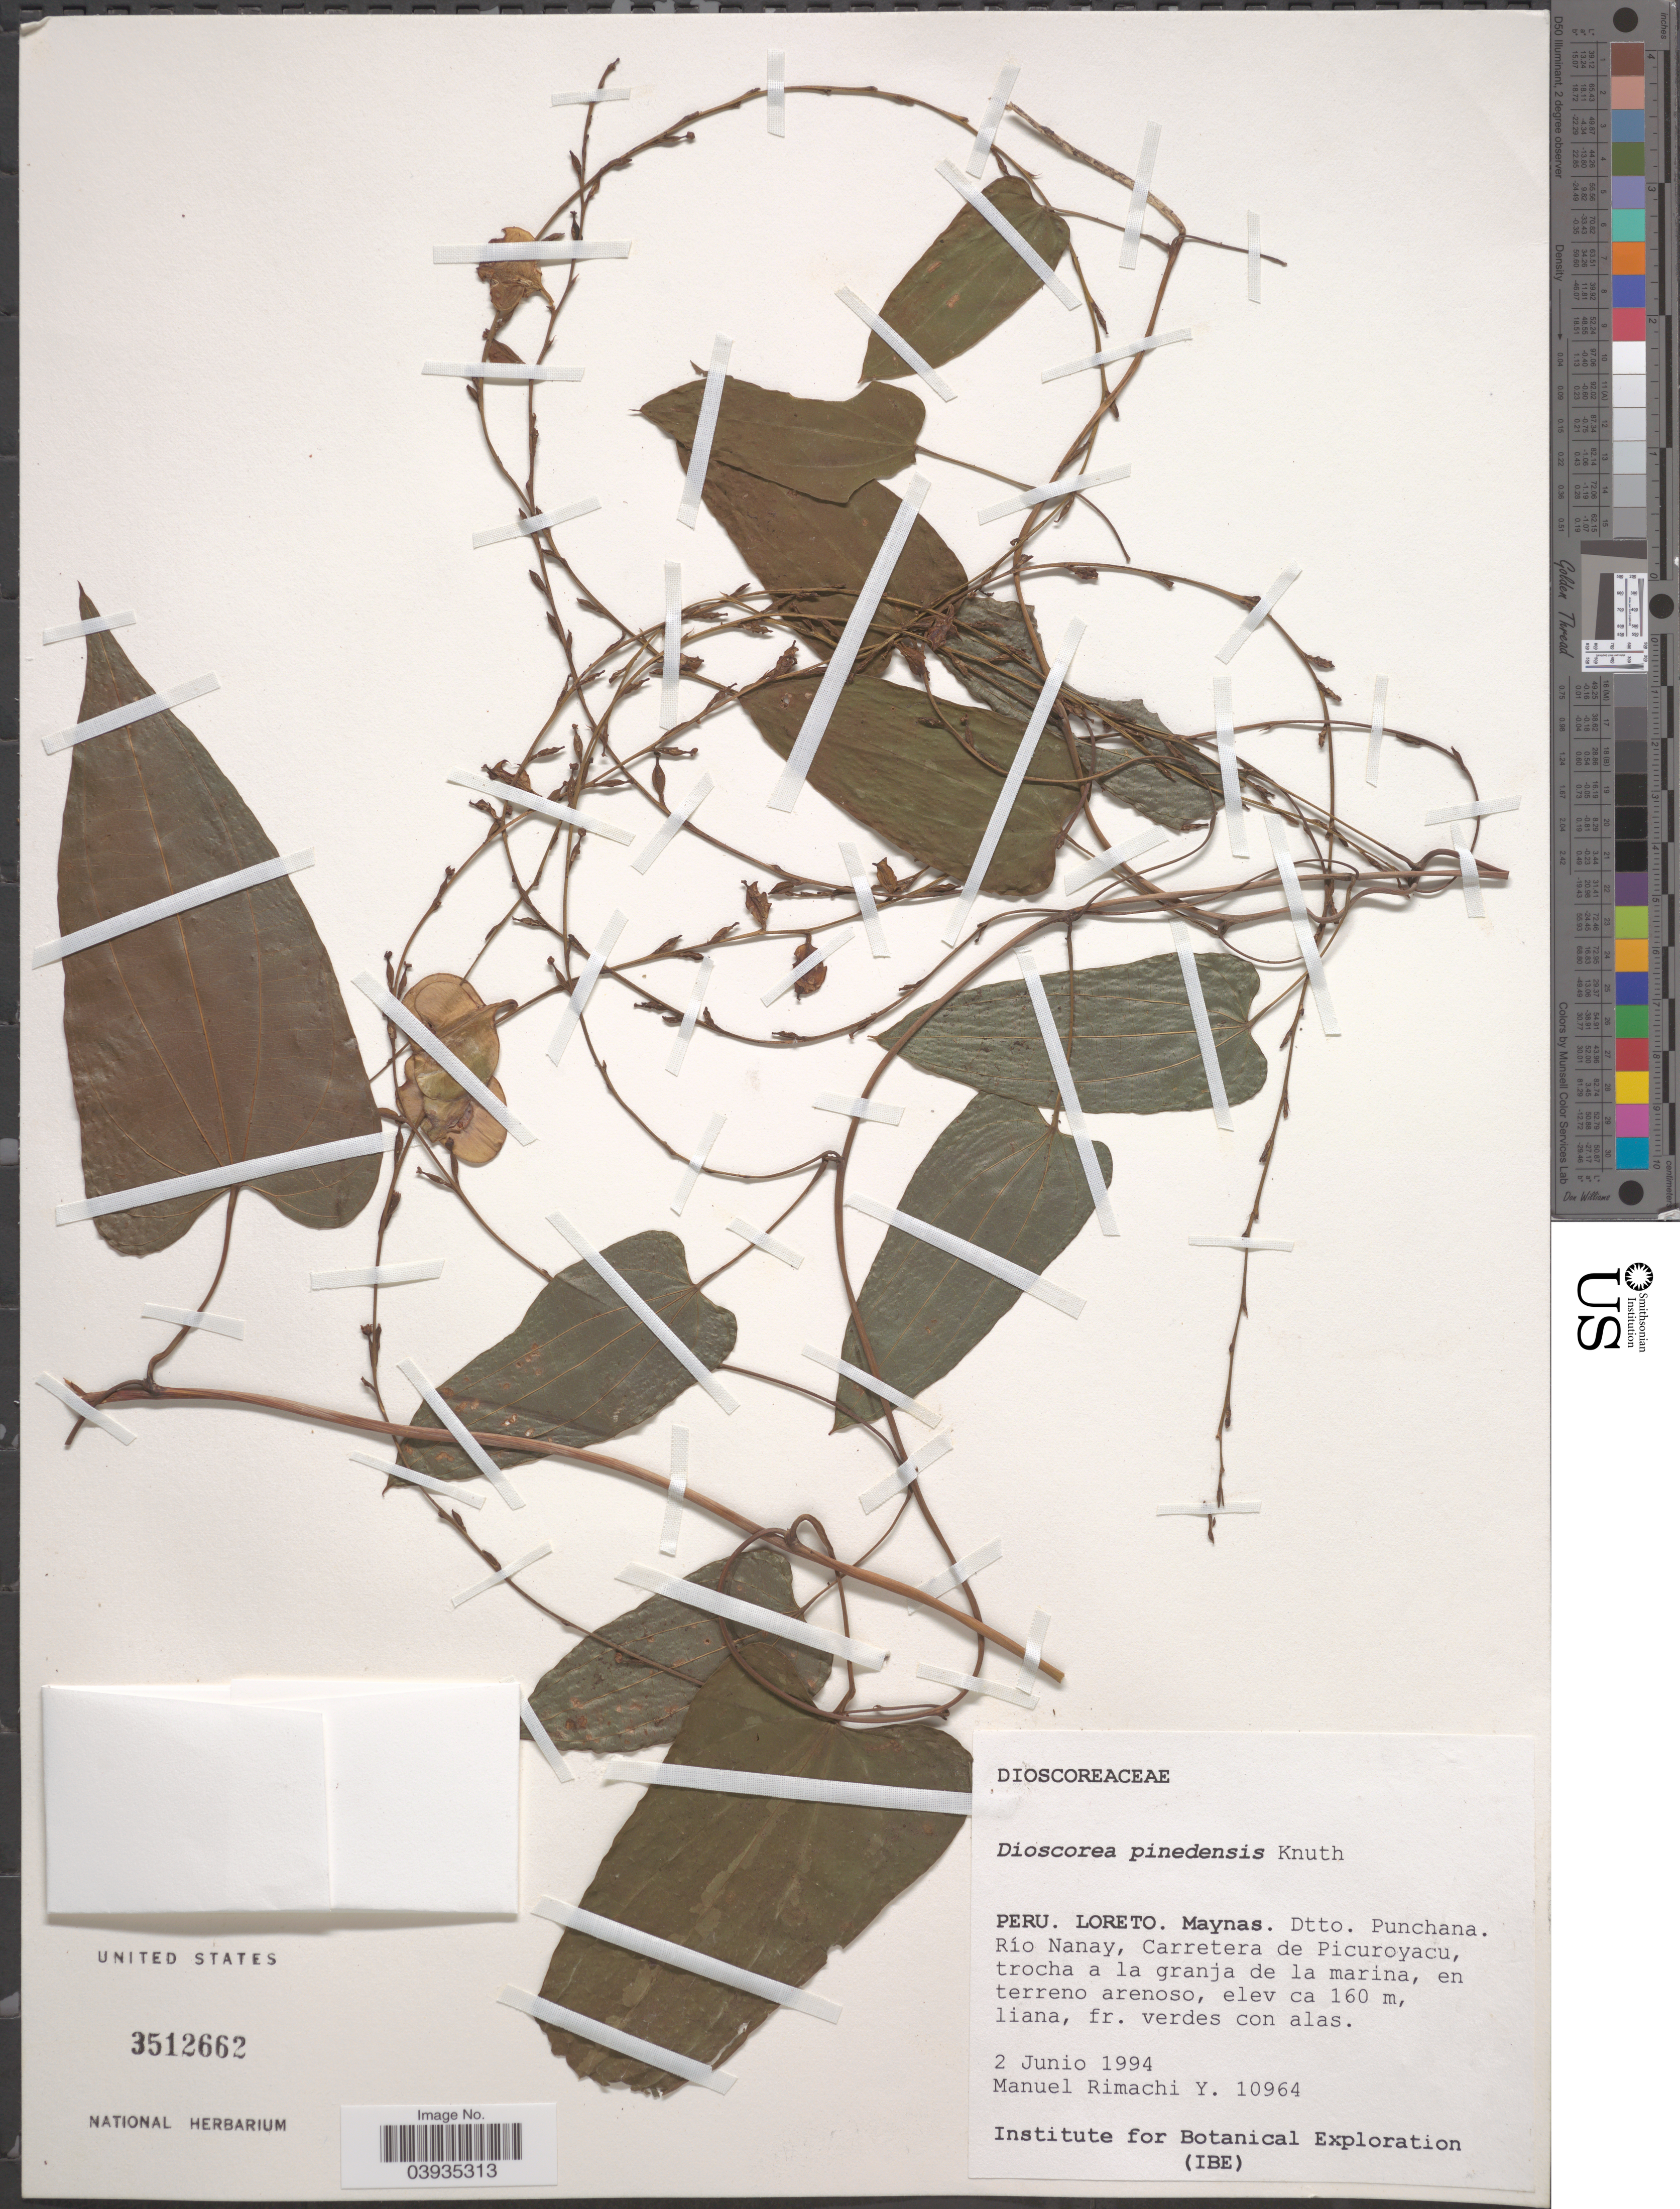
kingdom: Plantae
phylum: Tracheophyta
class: Liliopsida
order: Dioscoreales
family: Dioscoreaceae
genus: Dioscorea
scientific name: Dioscorea pinedensis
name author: R. Knuth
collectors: M. Rimachi Y.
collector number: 10964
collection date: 1994-06-02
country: Peru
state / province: Loreto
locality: Maynas. Dtto. Punchana. Río Nanay, Carretera de Picuroyacu, trocha a la granja de la marina, en terreno arenoso.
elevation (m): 160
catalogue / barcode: US 3512662